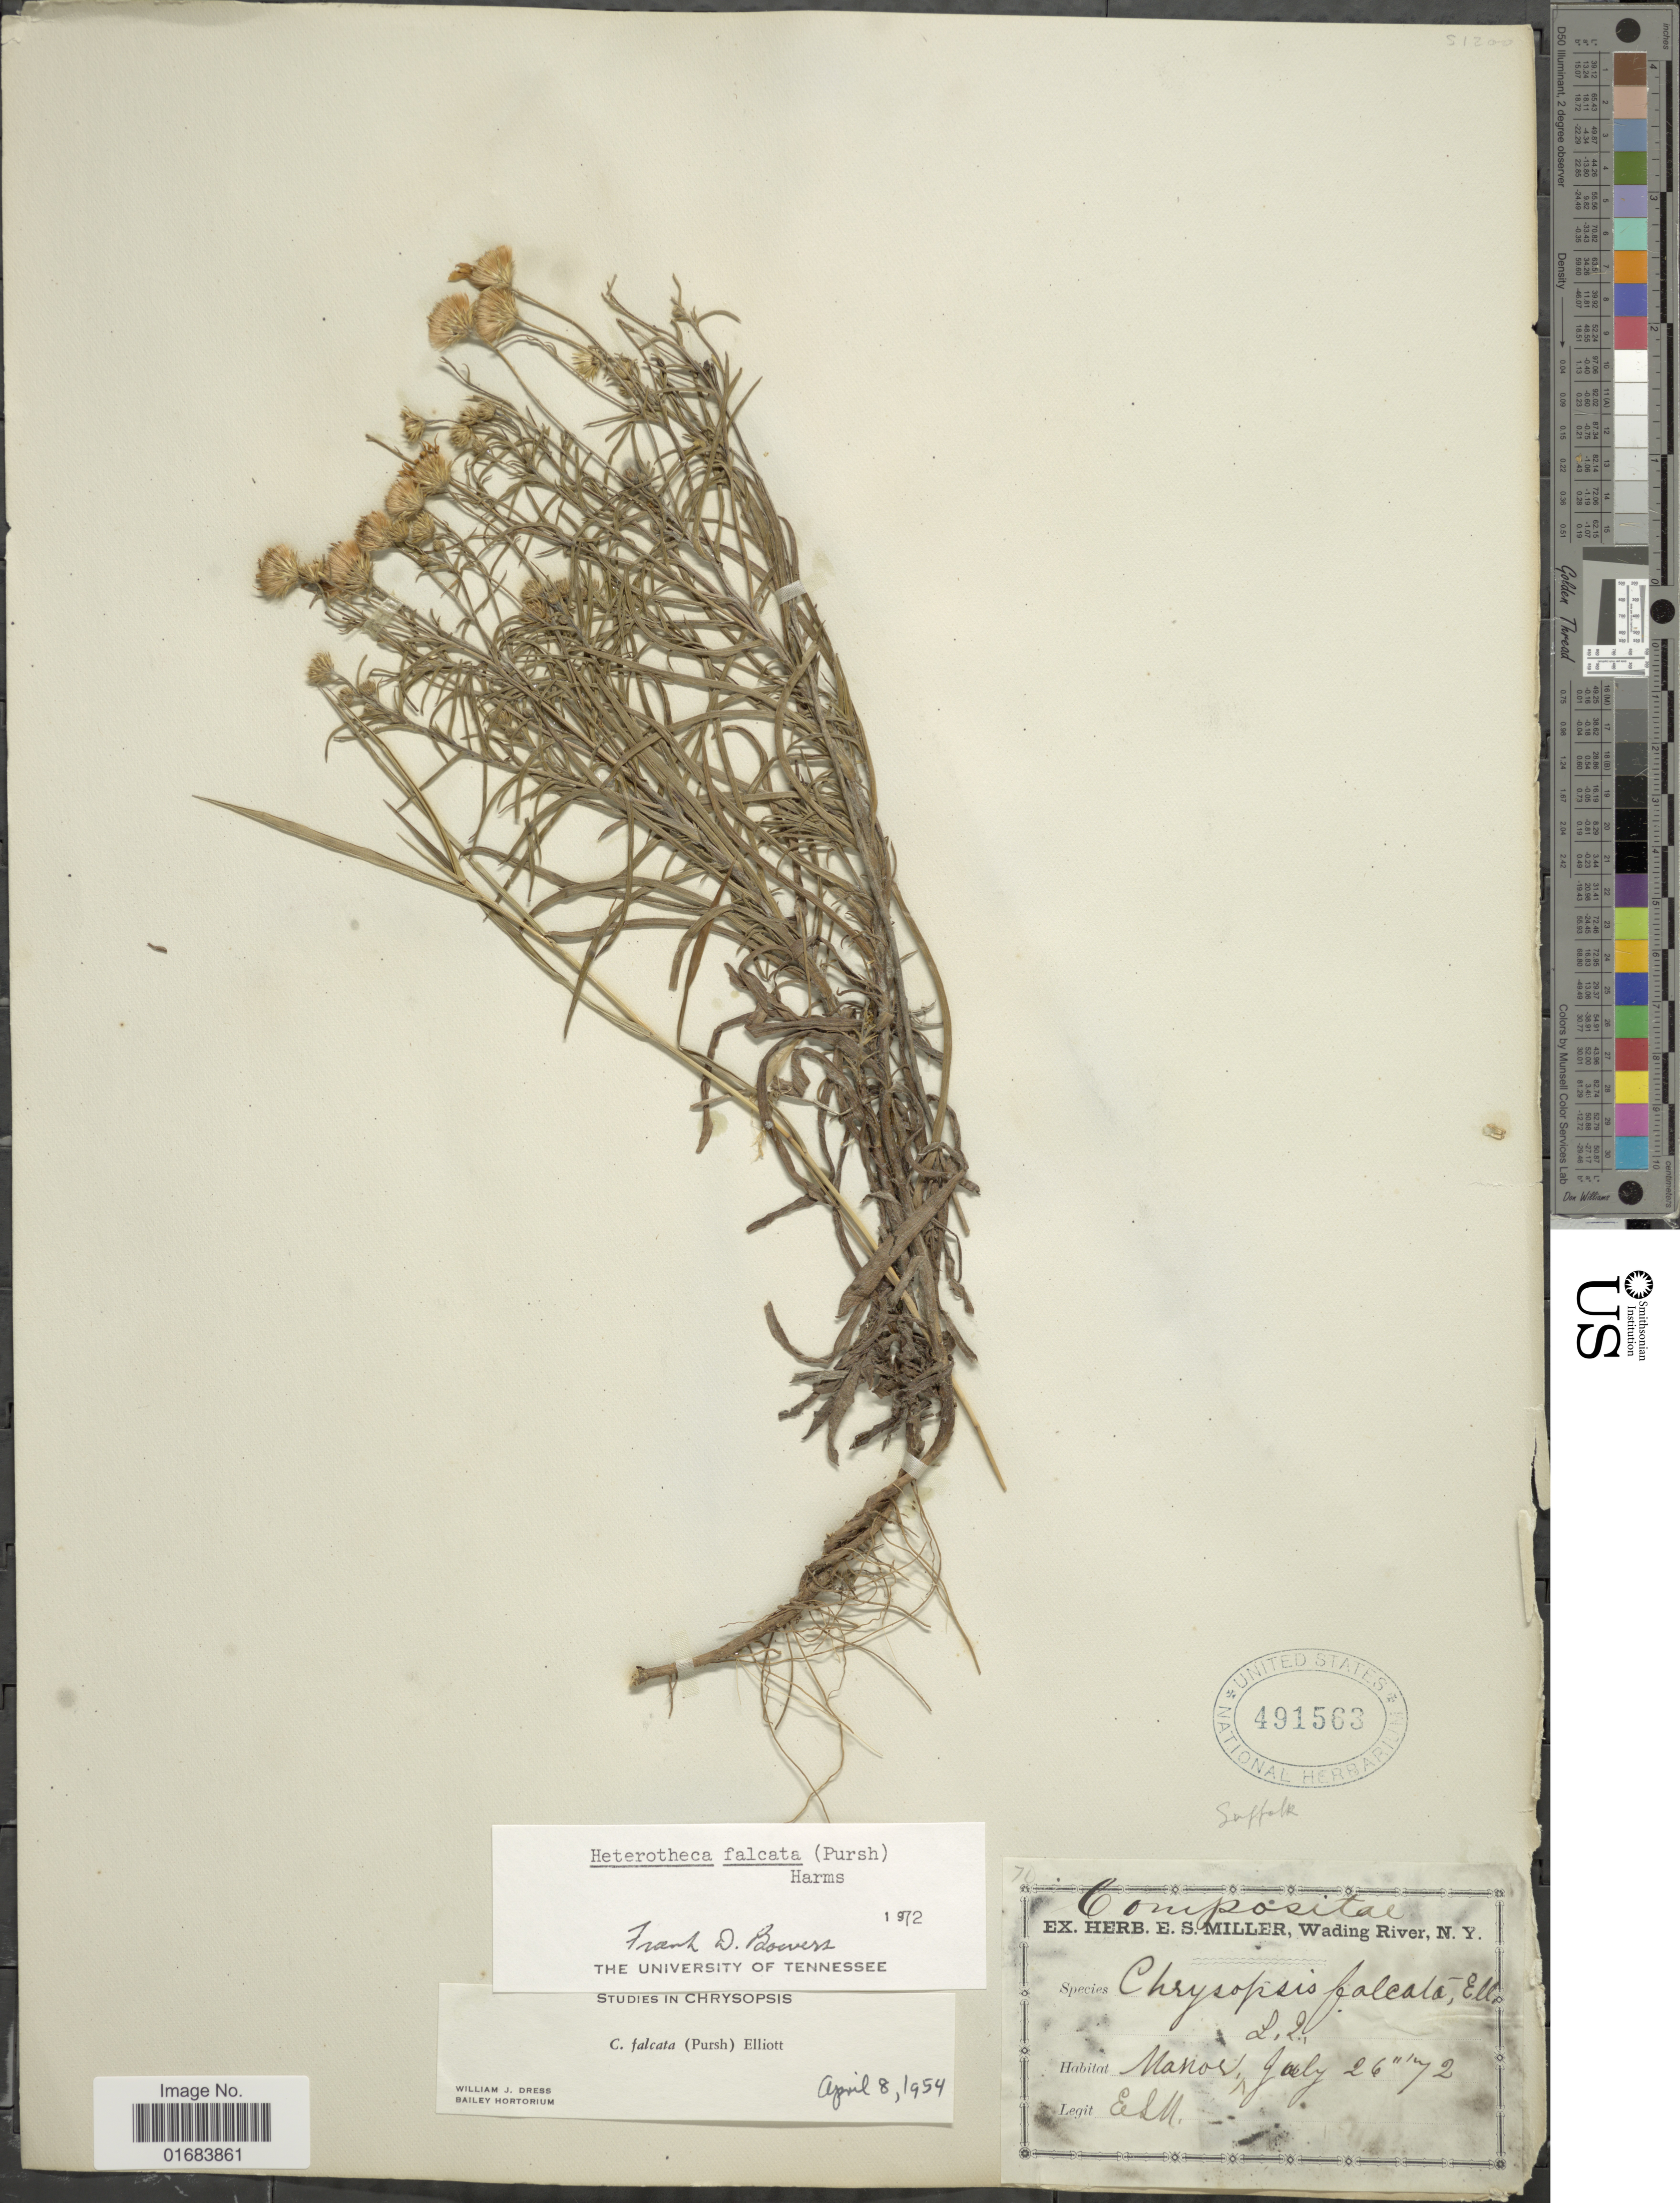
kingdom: Plantae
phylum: Tracheophyta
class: Magnoliopsida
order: Asterales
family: Asteraceae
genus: Pityopsis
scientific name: Pityopsis falcata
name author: (Pursh) Nutt.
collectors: E. S. Miller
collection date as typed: Transcribed d/m/y: 26/7/72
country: United States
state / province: New York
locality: Wading River, Manos.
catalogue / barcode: US 491563